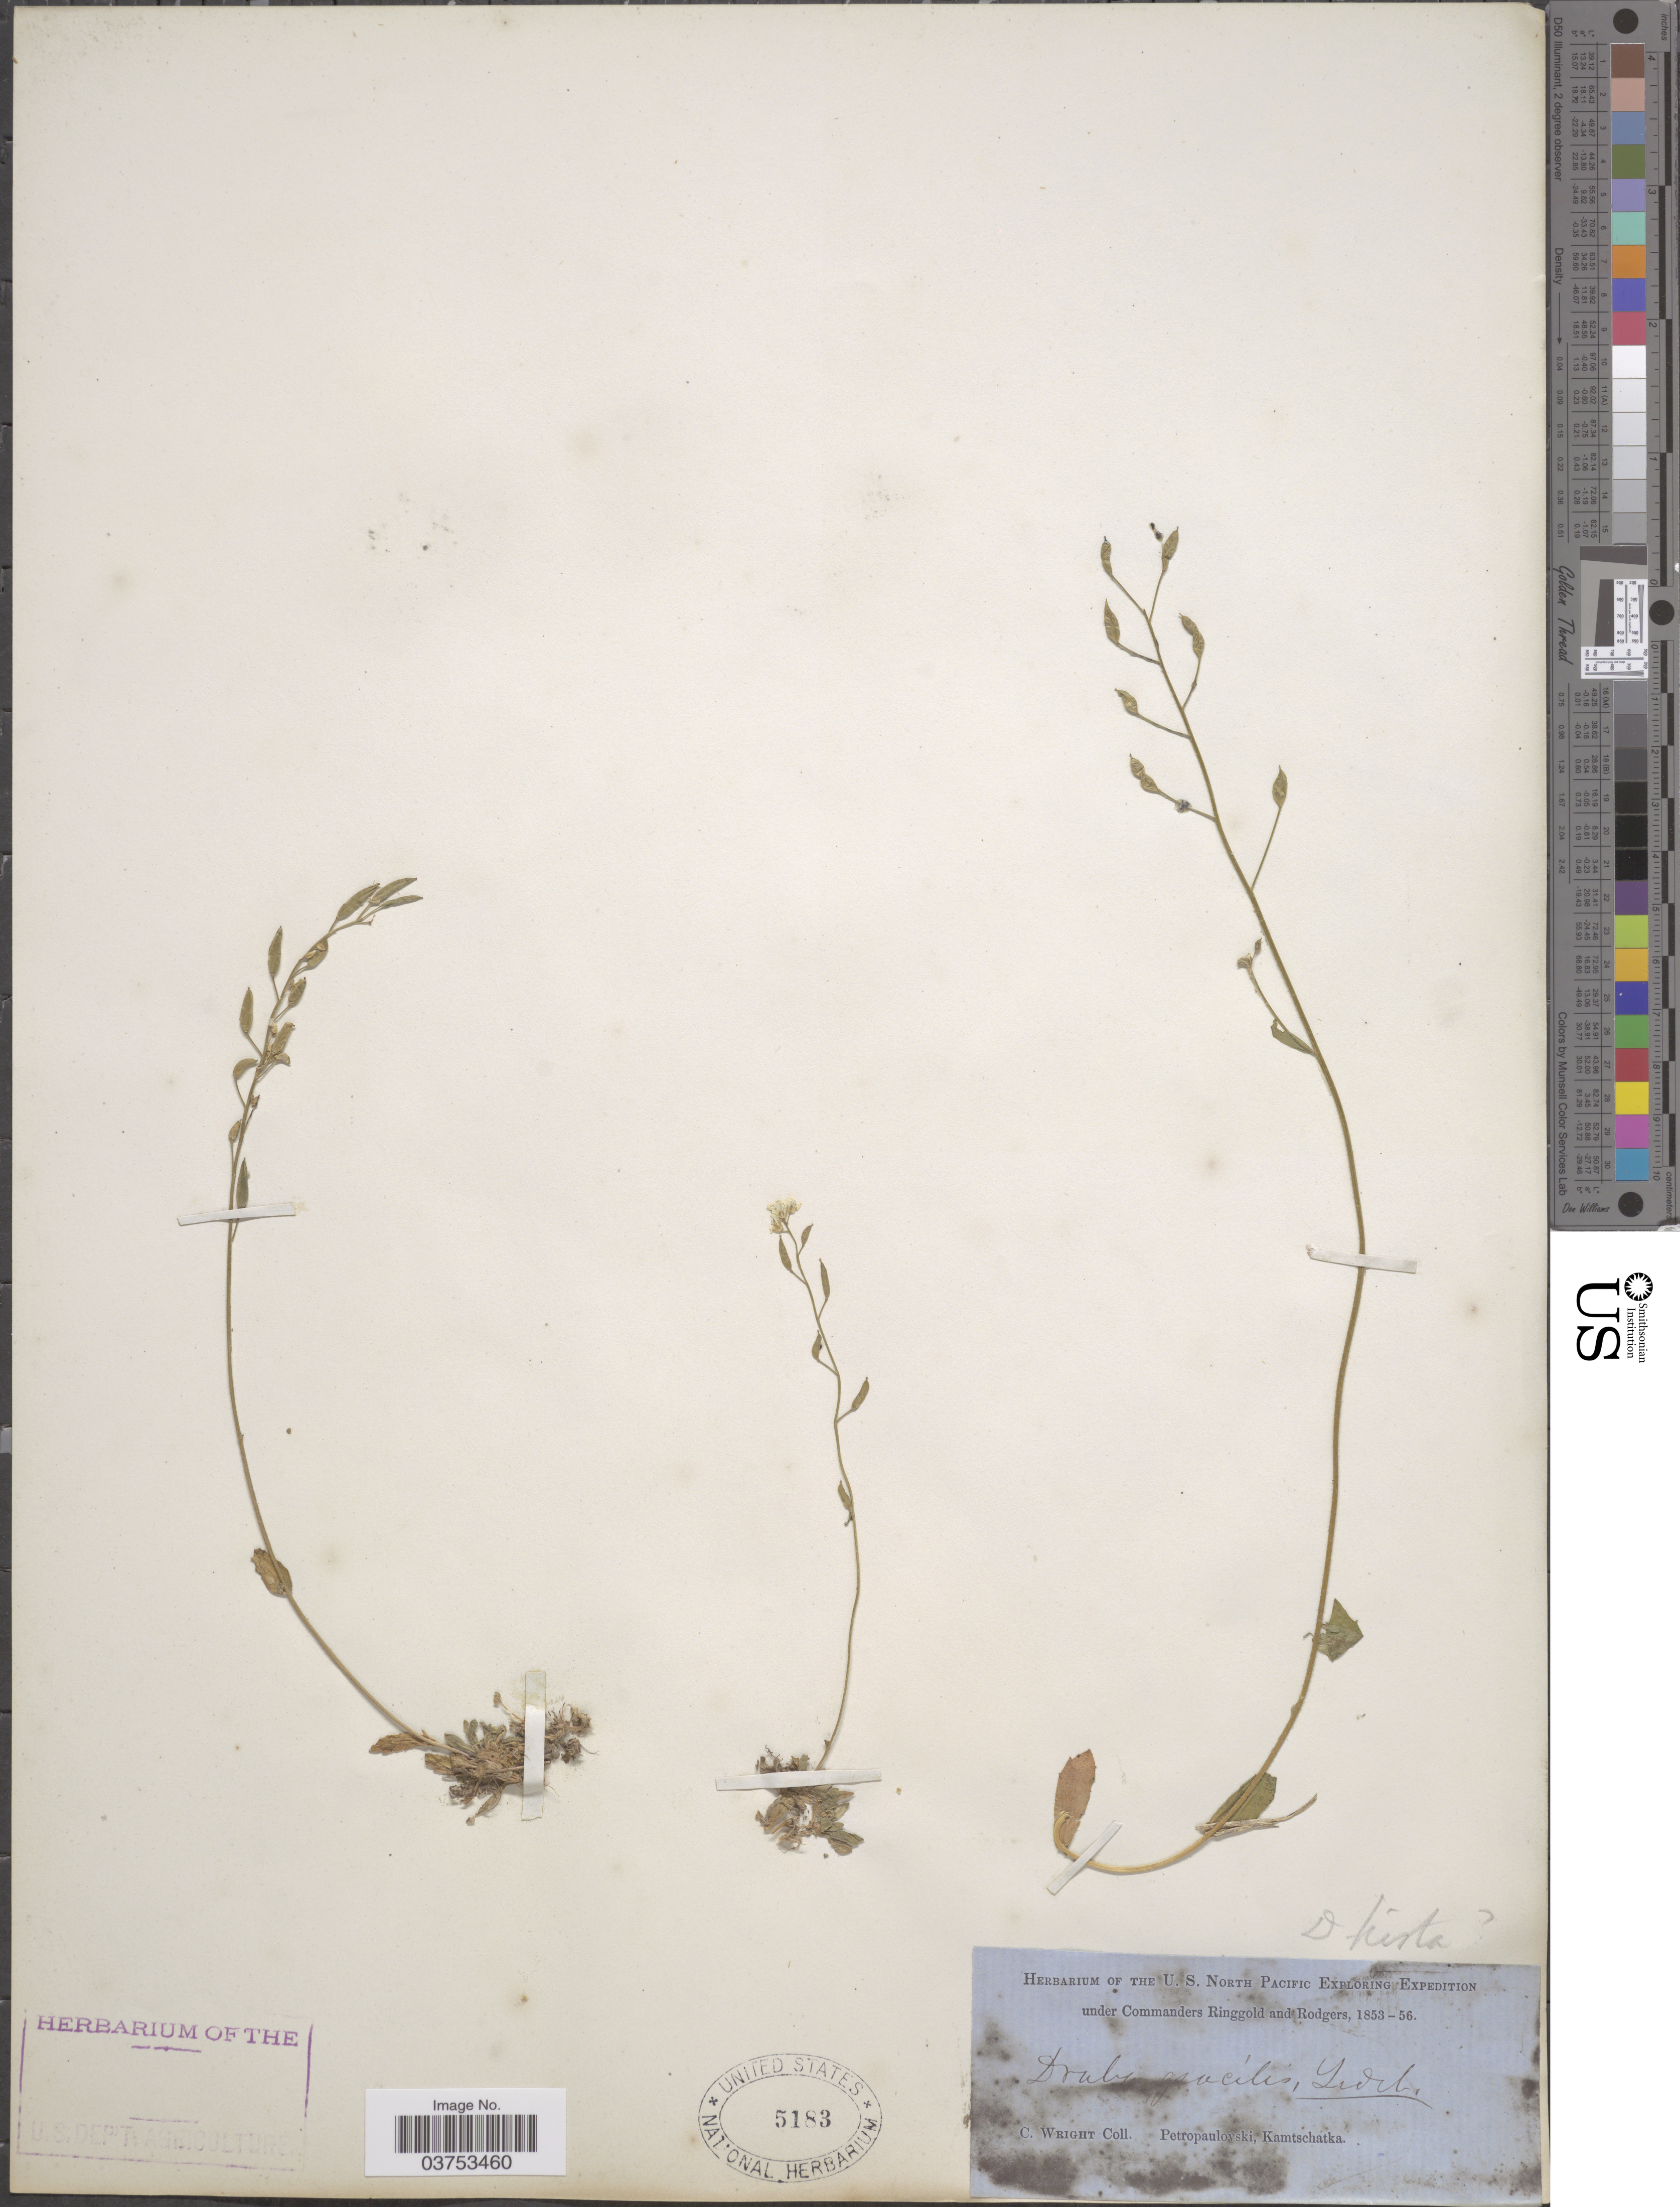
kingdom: Plantae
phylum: Tracheophyta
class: Magnoliopsida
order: Brassicales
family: Brassicaceae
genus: Draba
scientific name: Draba hirta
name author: L.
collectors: C. Wright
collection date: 1853/1856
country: Russian Federation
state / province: Kamchatka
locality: Petropaulovski, Kamtschatka.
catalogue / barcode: US 5183